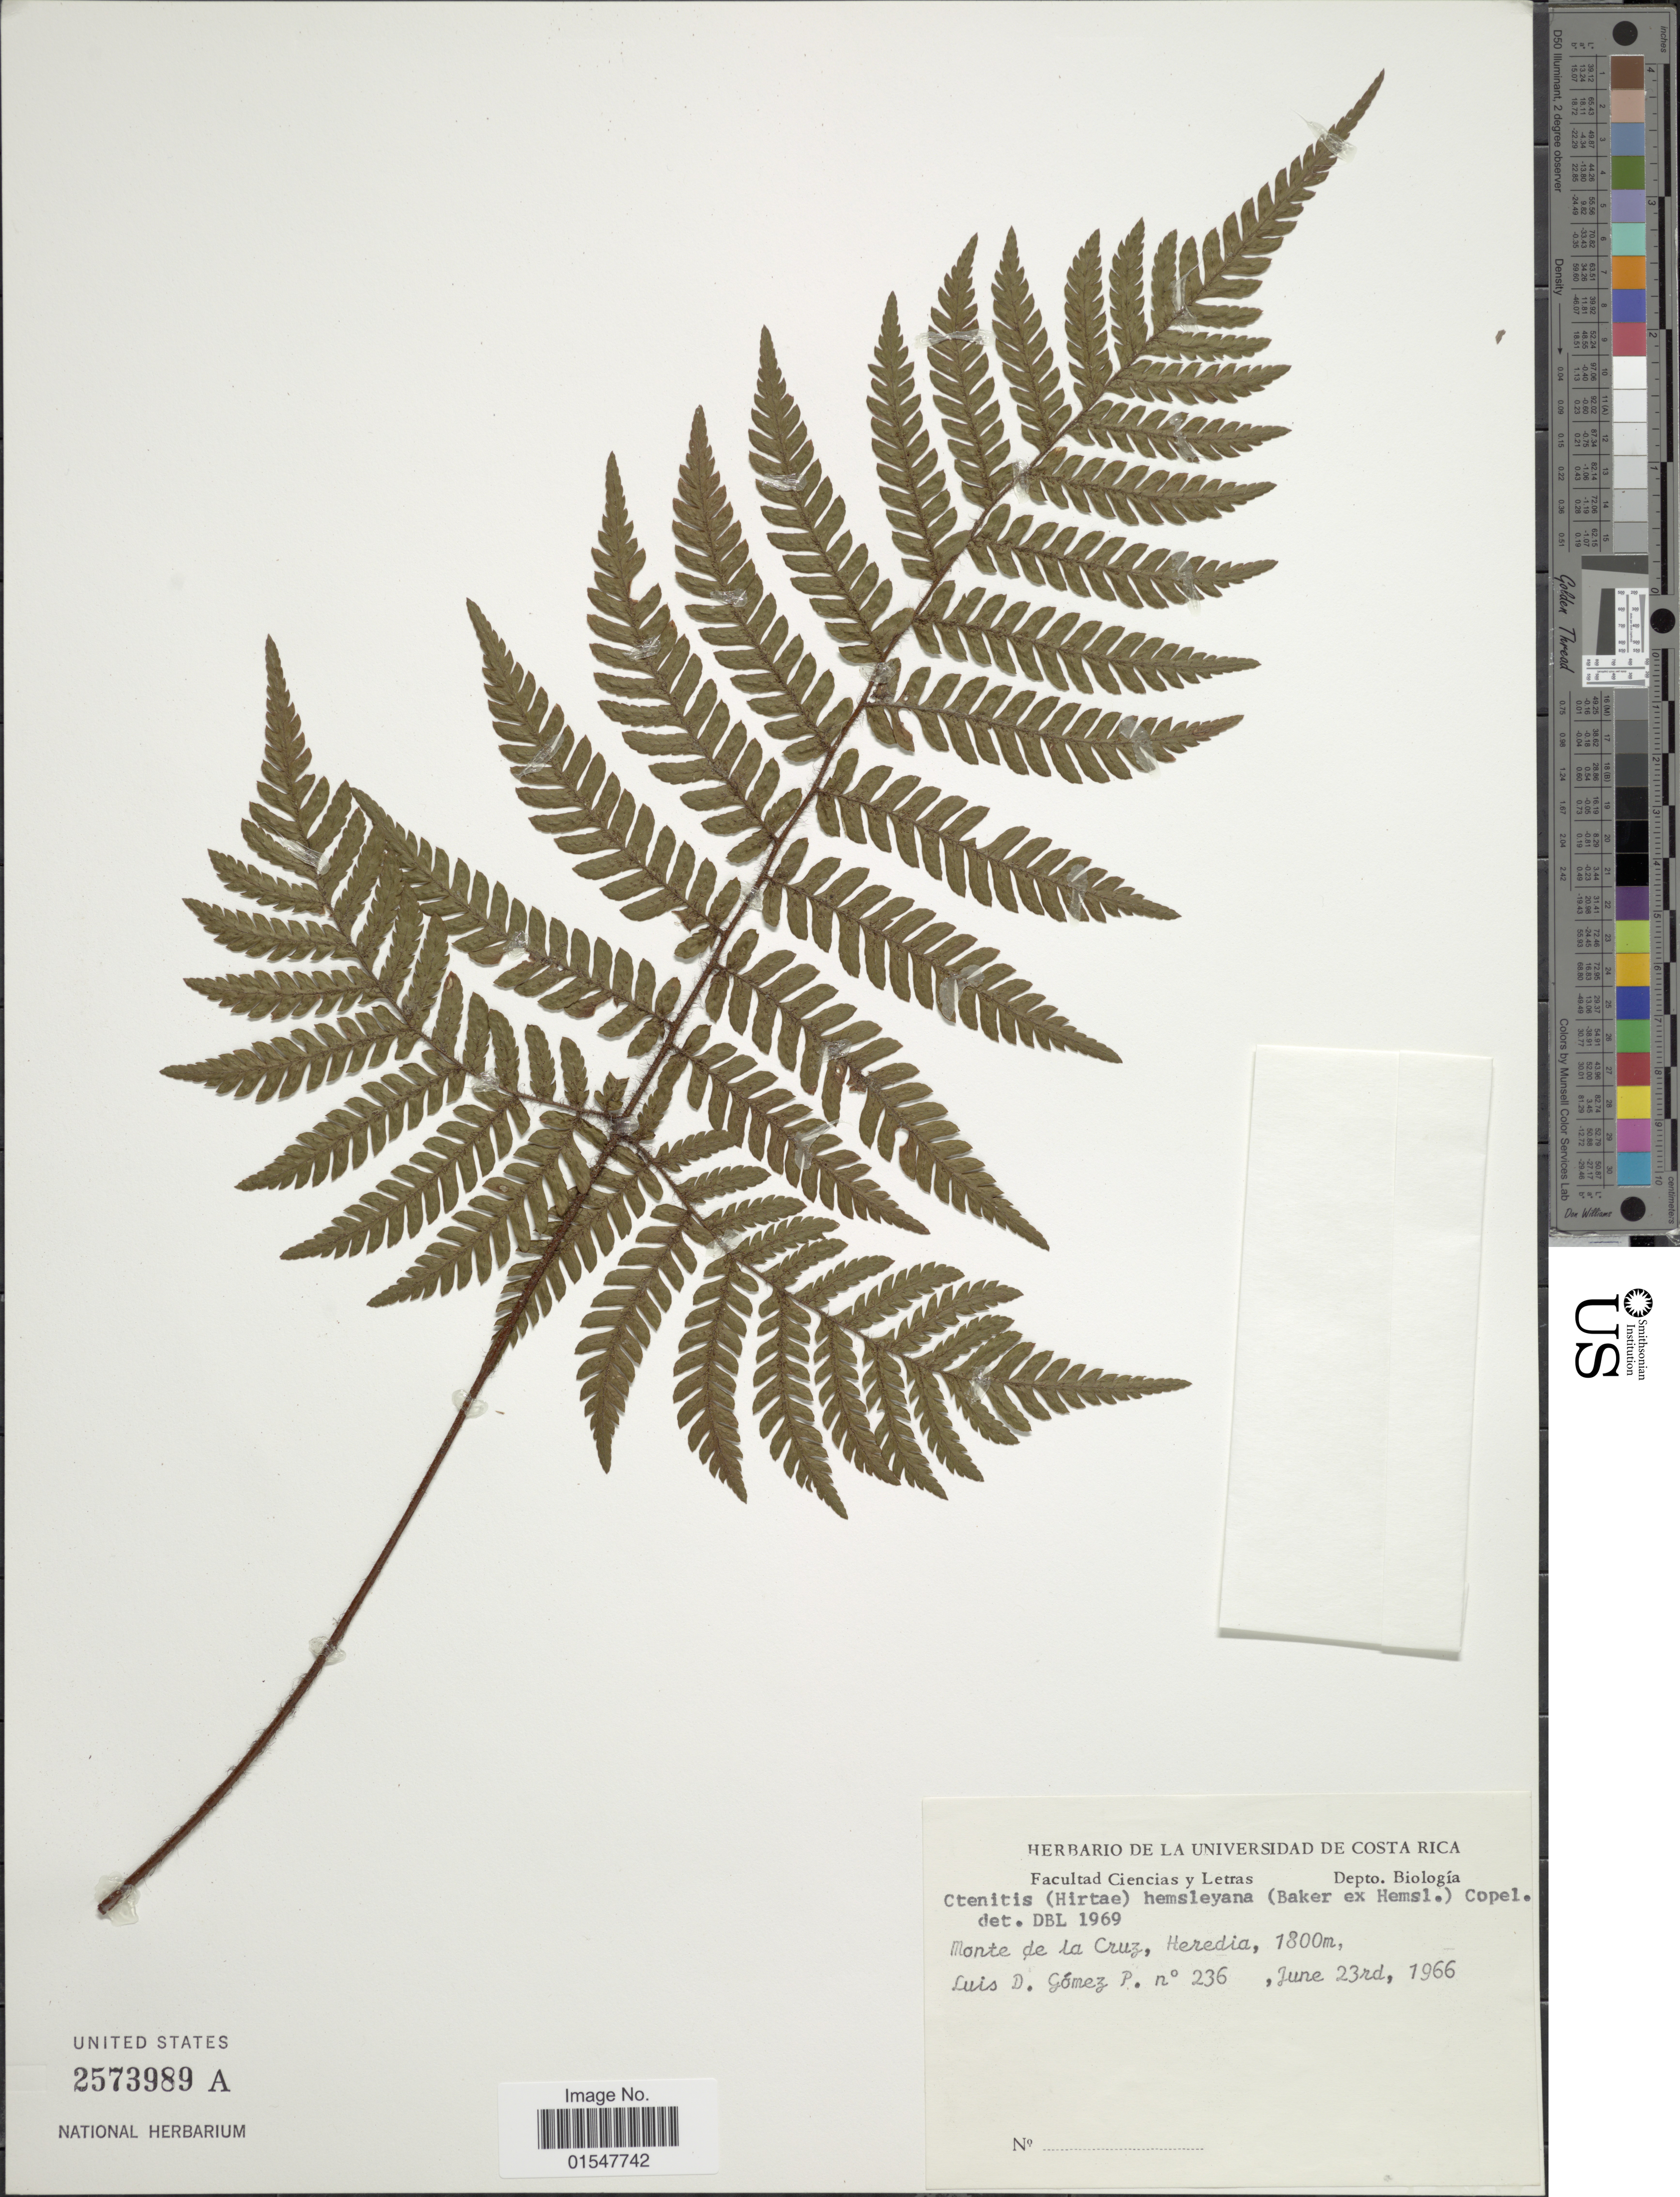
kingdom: Plantae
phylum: Tracheophyta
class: Polypodiopsida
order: Polypodiales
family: Dryopteridaceae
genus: Ctenitis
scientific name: Ctenitis hemsleyana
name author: (Baker ex Hemsl.) Copel.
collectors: L. D. Gómez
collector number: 236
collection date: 1966-06-23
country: Costa Rica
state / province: Heredia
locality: Depto. Biologia, Monte de la Cruz, Heredia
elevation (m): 1800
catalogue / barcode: US 2573989A